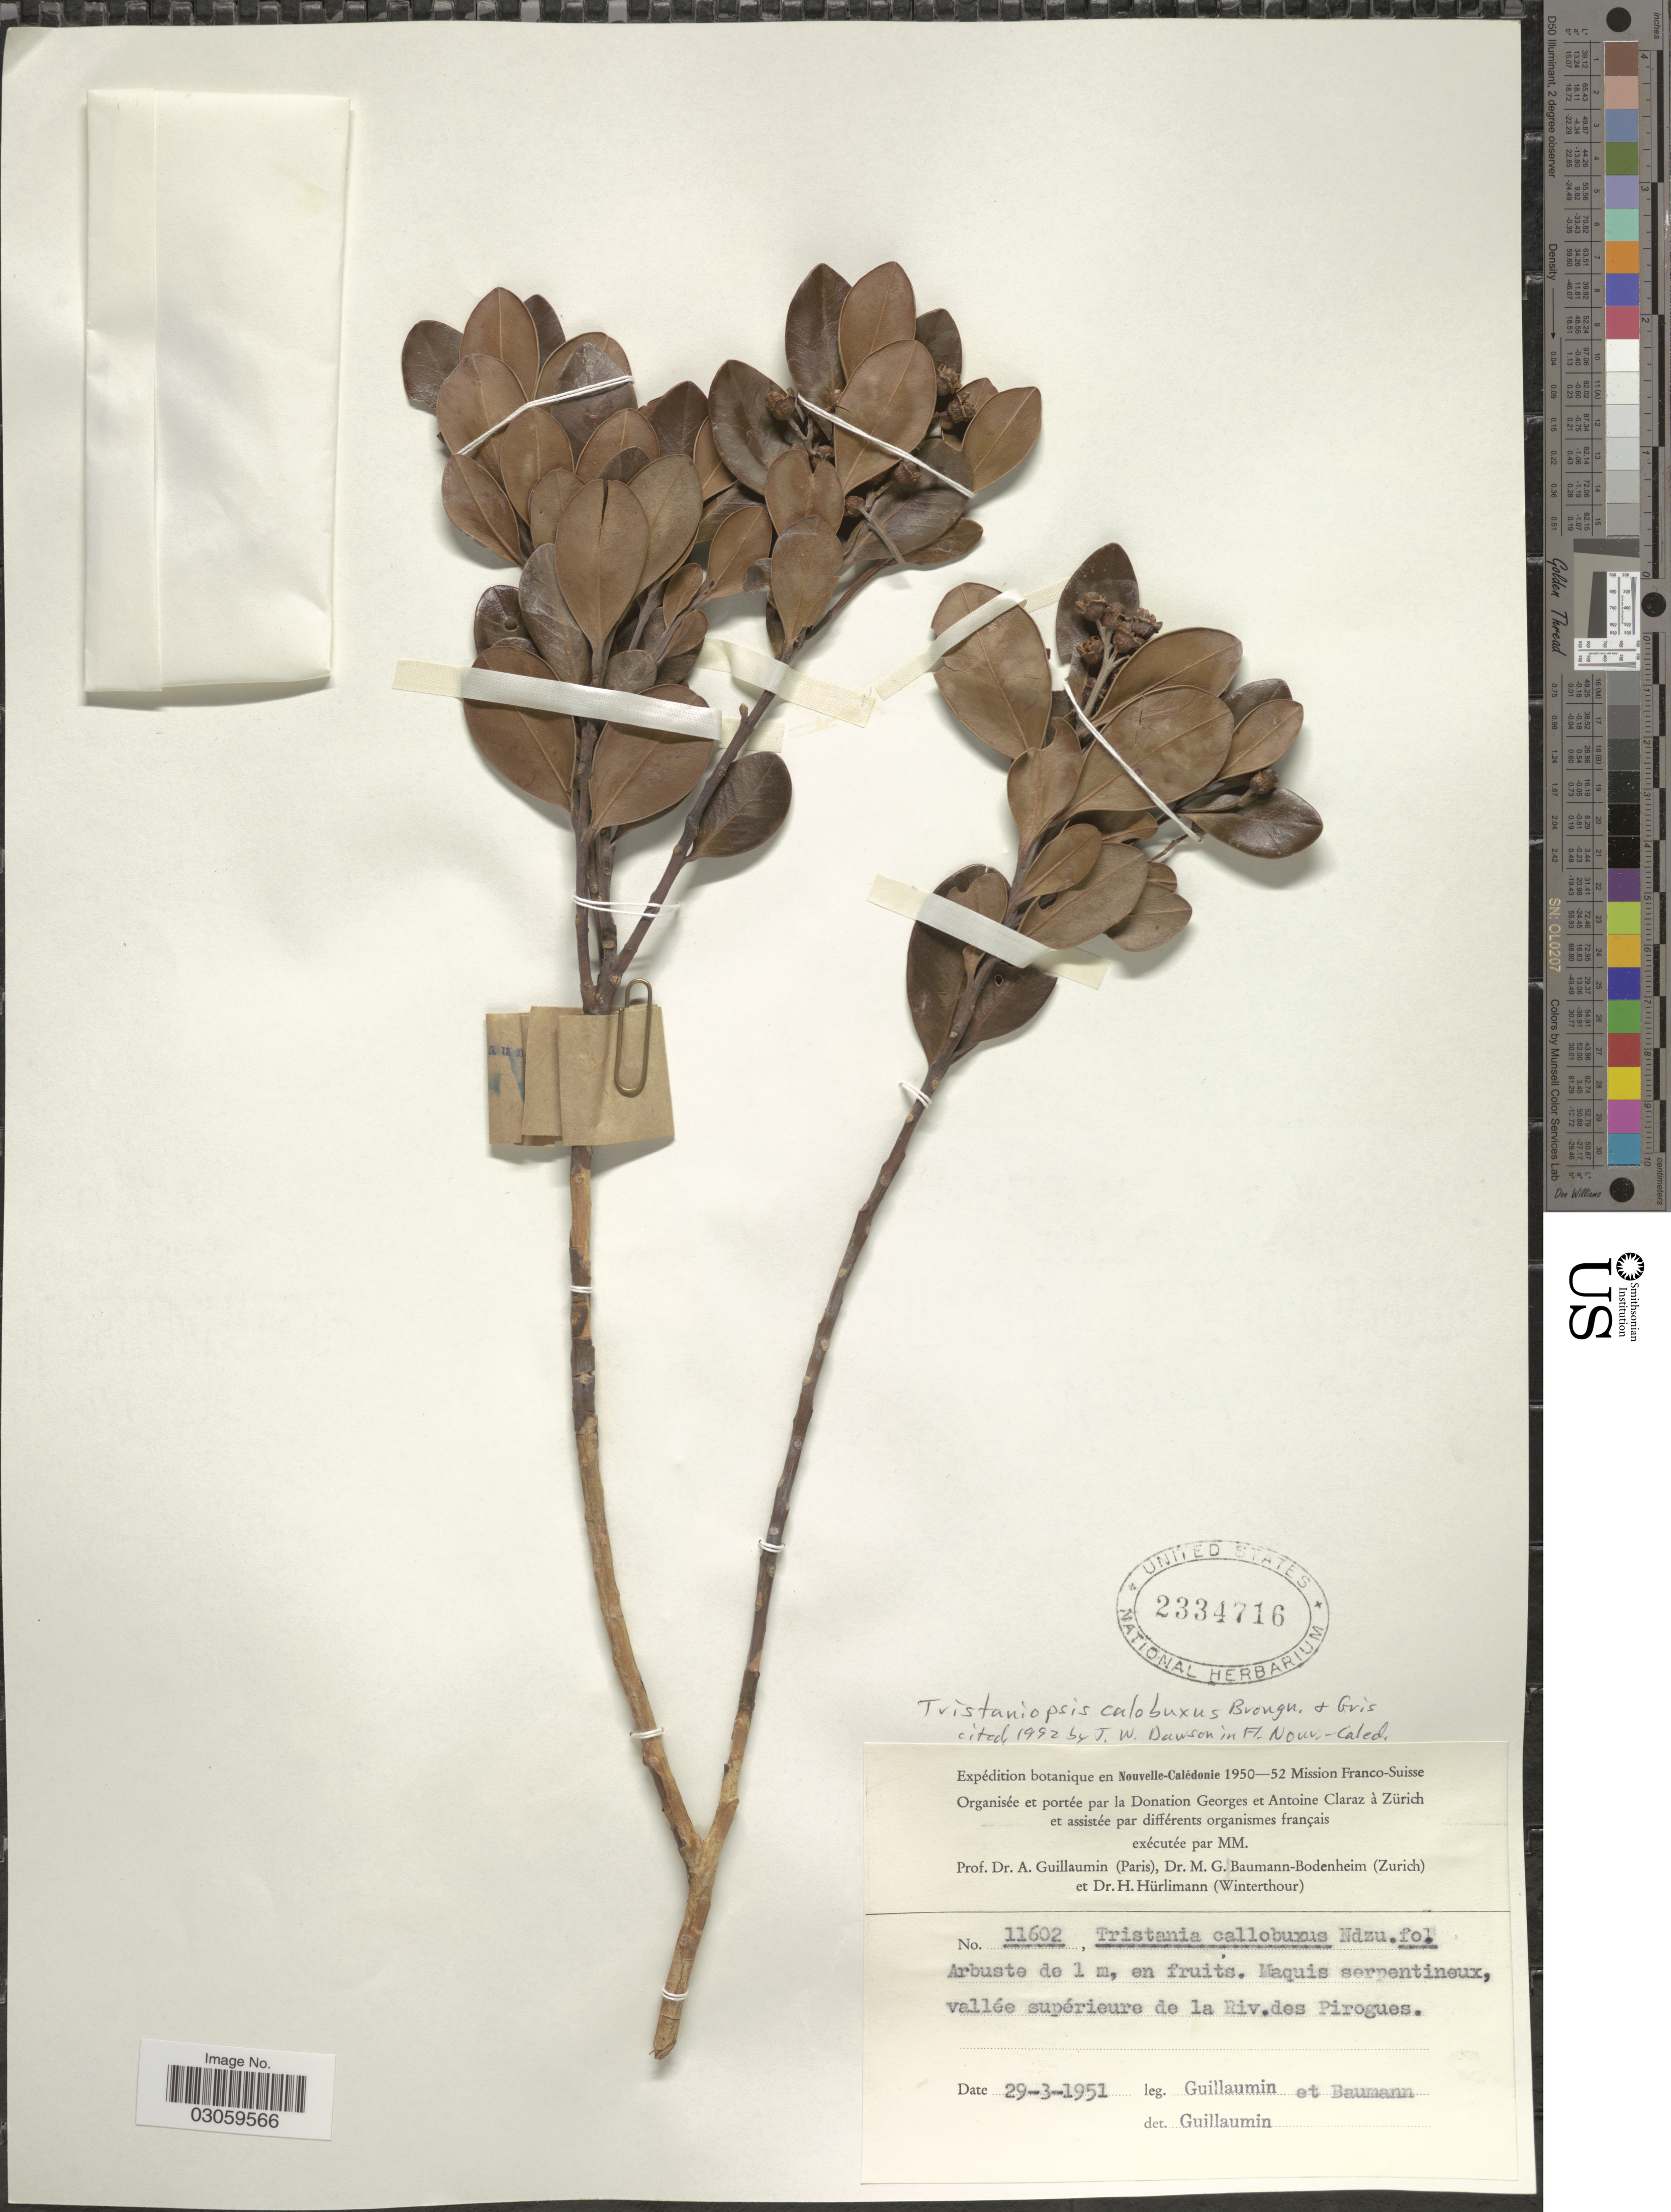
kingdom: Plantae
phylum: Tracheophyta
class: Magnoliopsida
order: Myrtales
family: Myrtaceae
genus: Tristaniopsis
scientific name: Tristaniopsis callobuxus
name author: Brongn. & Gris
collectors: A. Guillaumin & M. G. Baumann-Bodenheim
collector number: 11602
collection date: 1951-03-29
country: New Caledonia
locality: Nouvelle-Calédonie. Maquis serpentineux, vallée supérieure de la Riv. des Pirogues.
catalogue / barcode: US 2334716